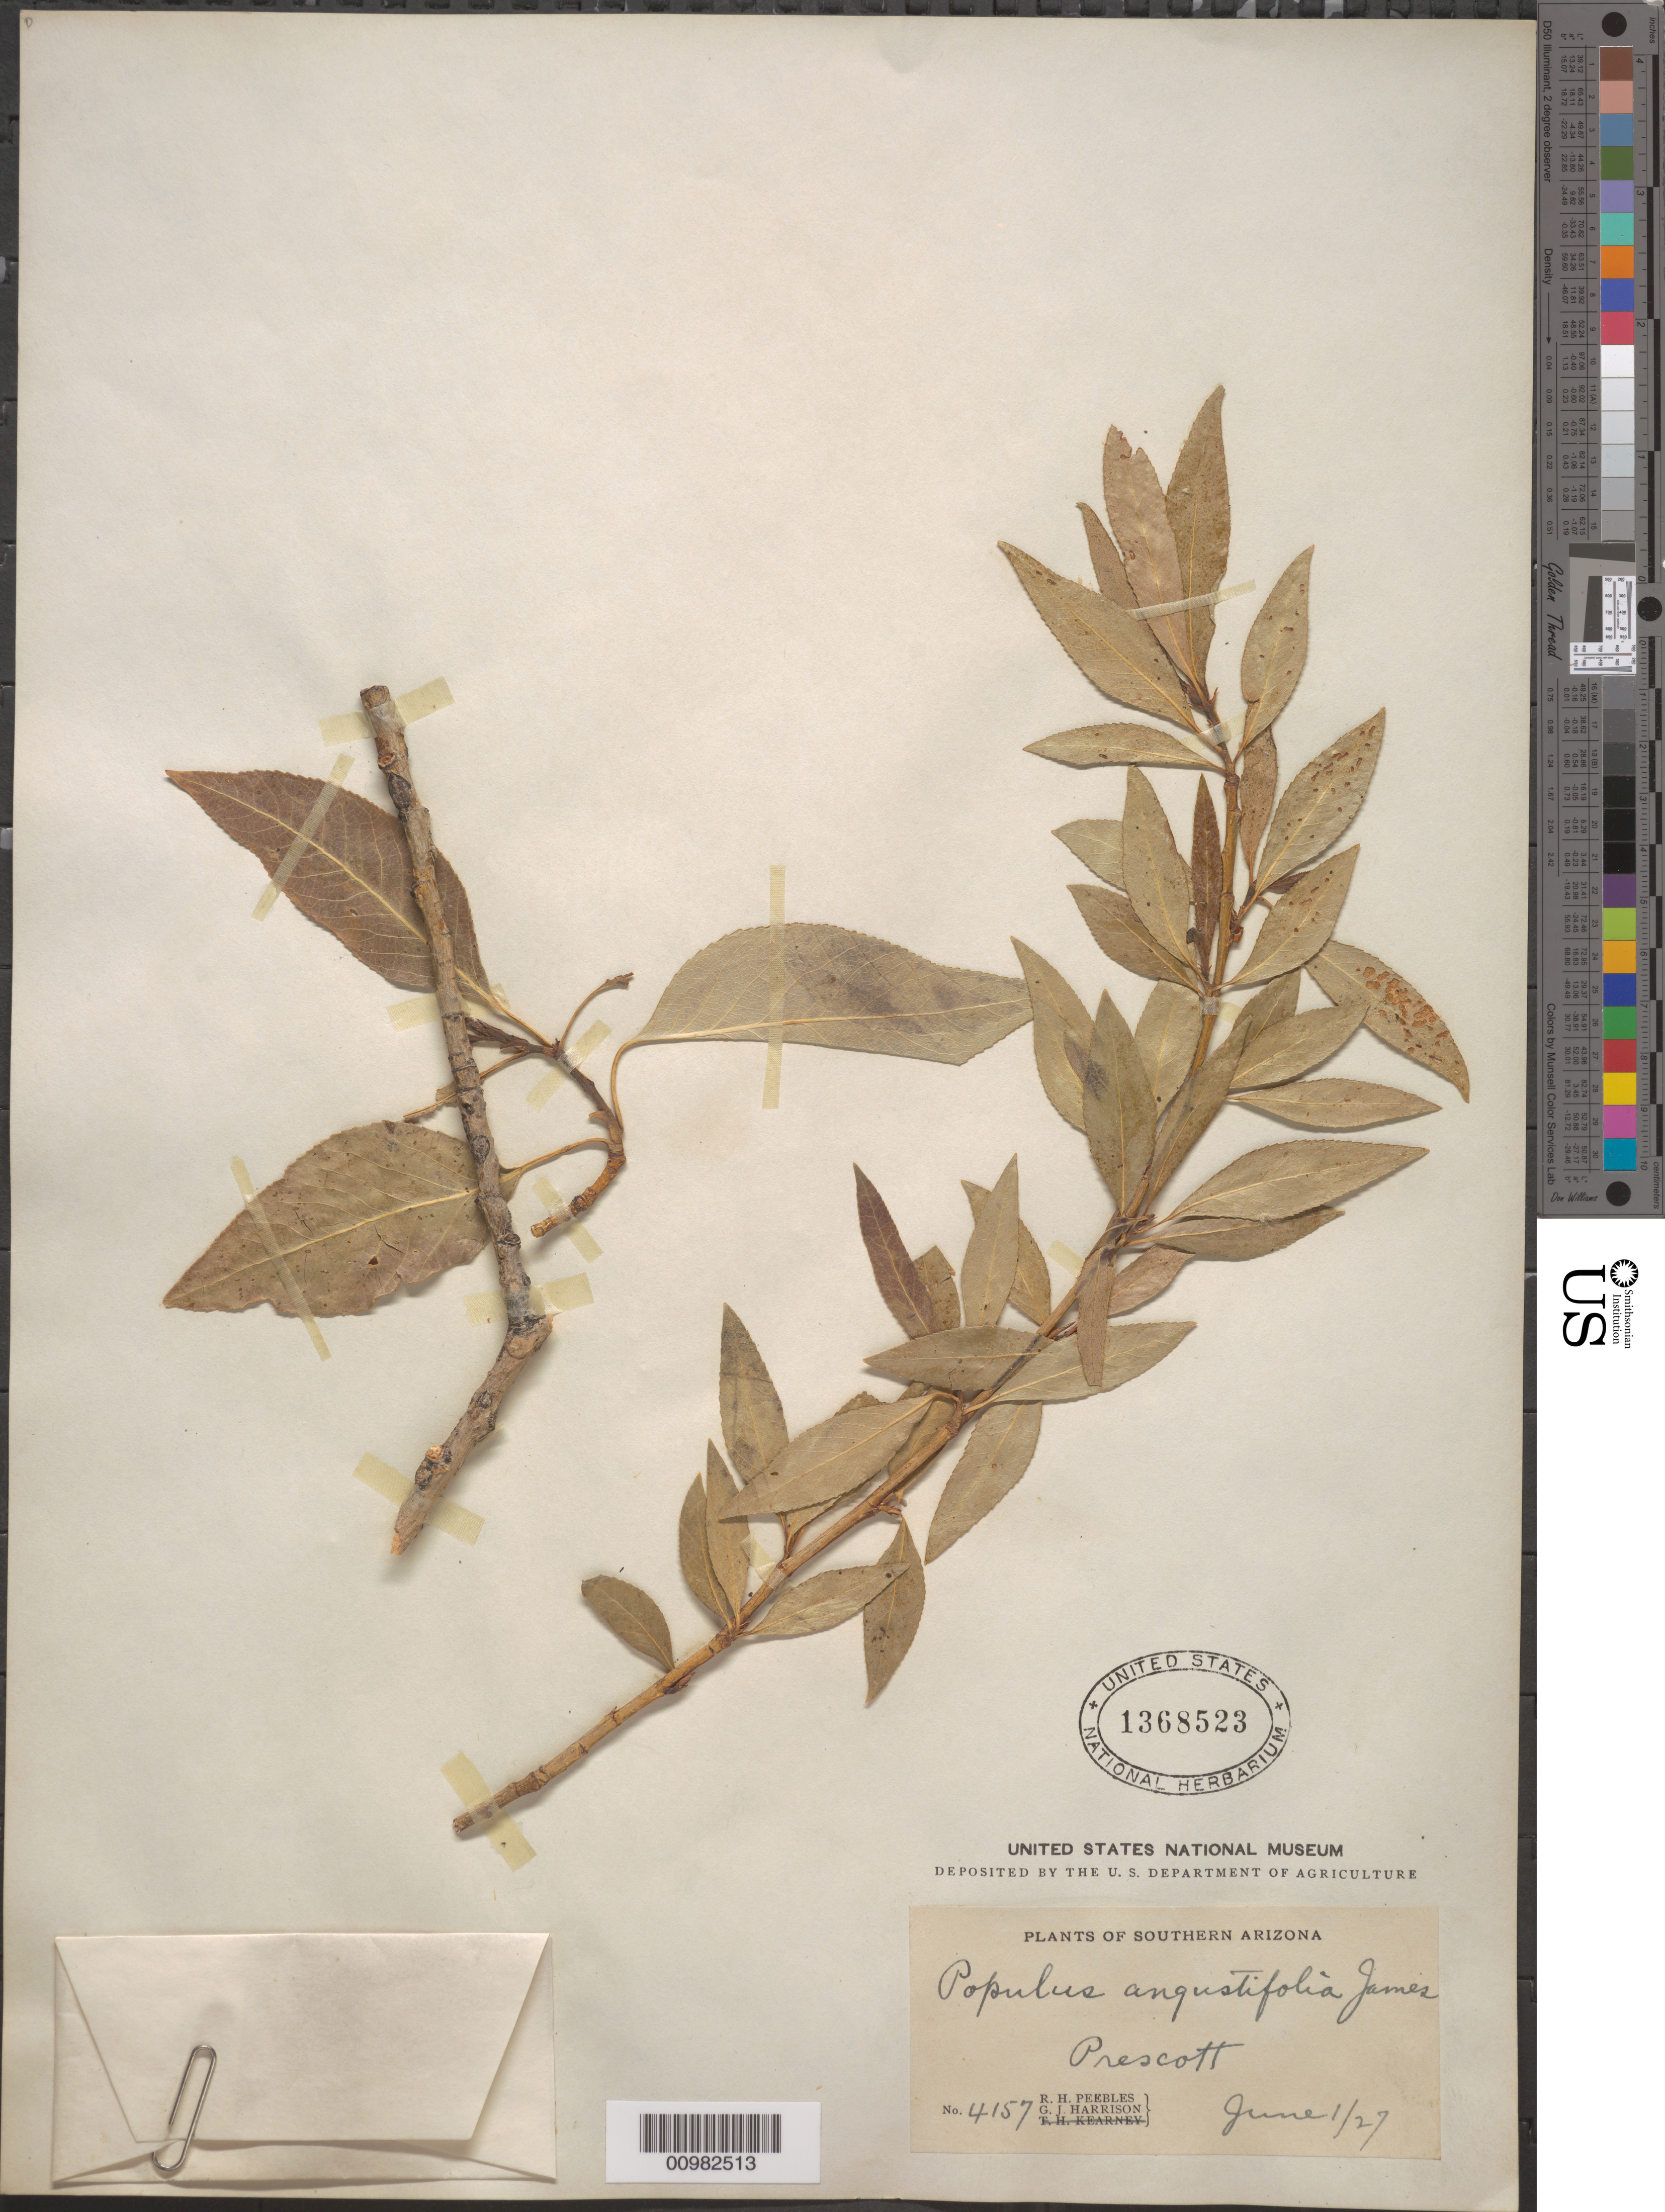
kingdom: Plantae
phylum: Tracheophyta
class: Magnoliopsida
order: Malpighiales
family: Salicaceae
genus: Populus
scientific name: Populus angustifolia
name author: E. James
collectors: R. H. Peebles & G. J. Harrison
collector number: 4157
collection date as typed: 01 Jun 1927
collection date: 1927-06-01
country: United States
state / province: Arizona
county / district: Yavapai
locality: Prescott.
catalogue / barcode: US 1368523